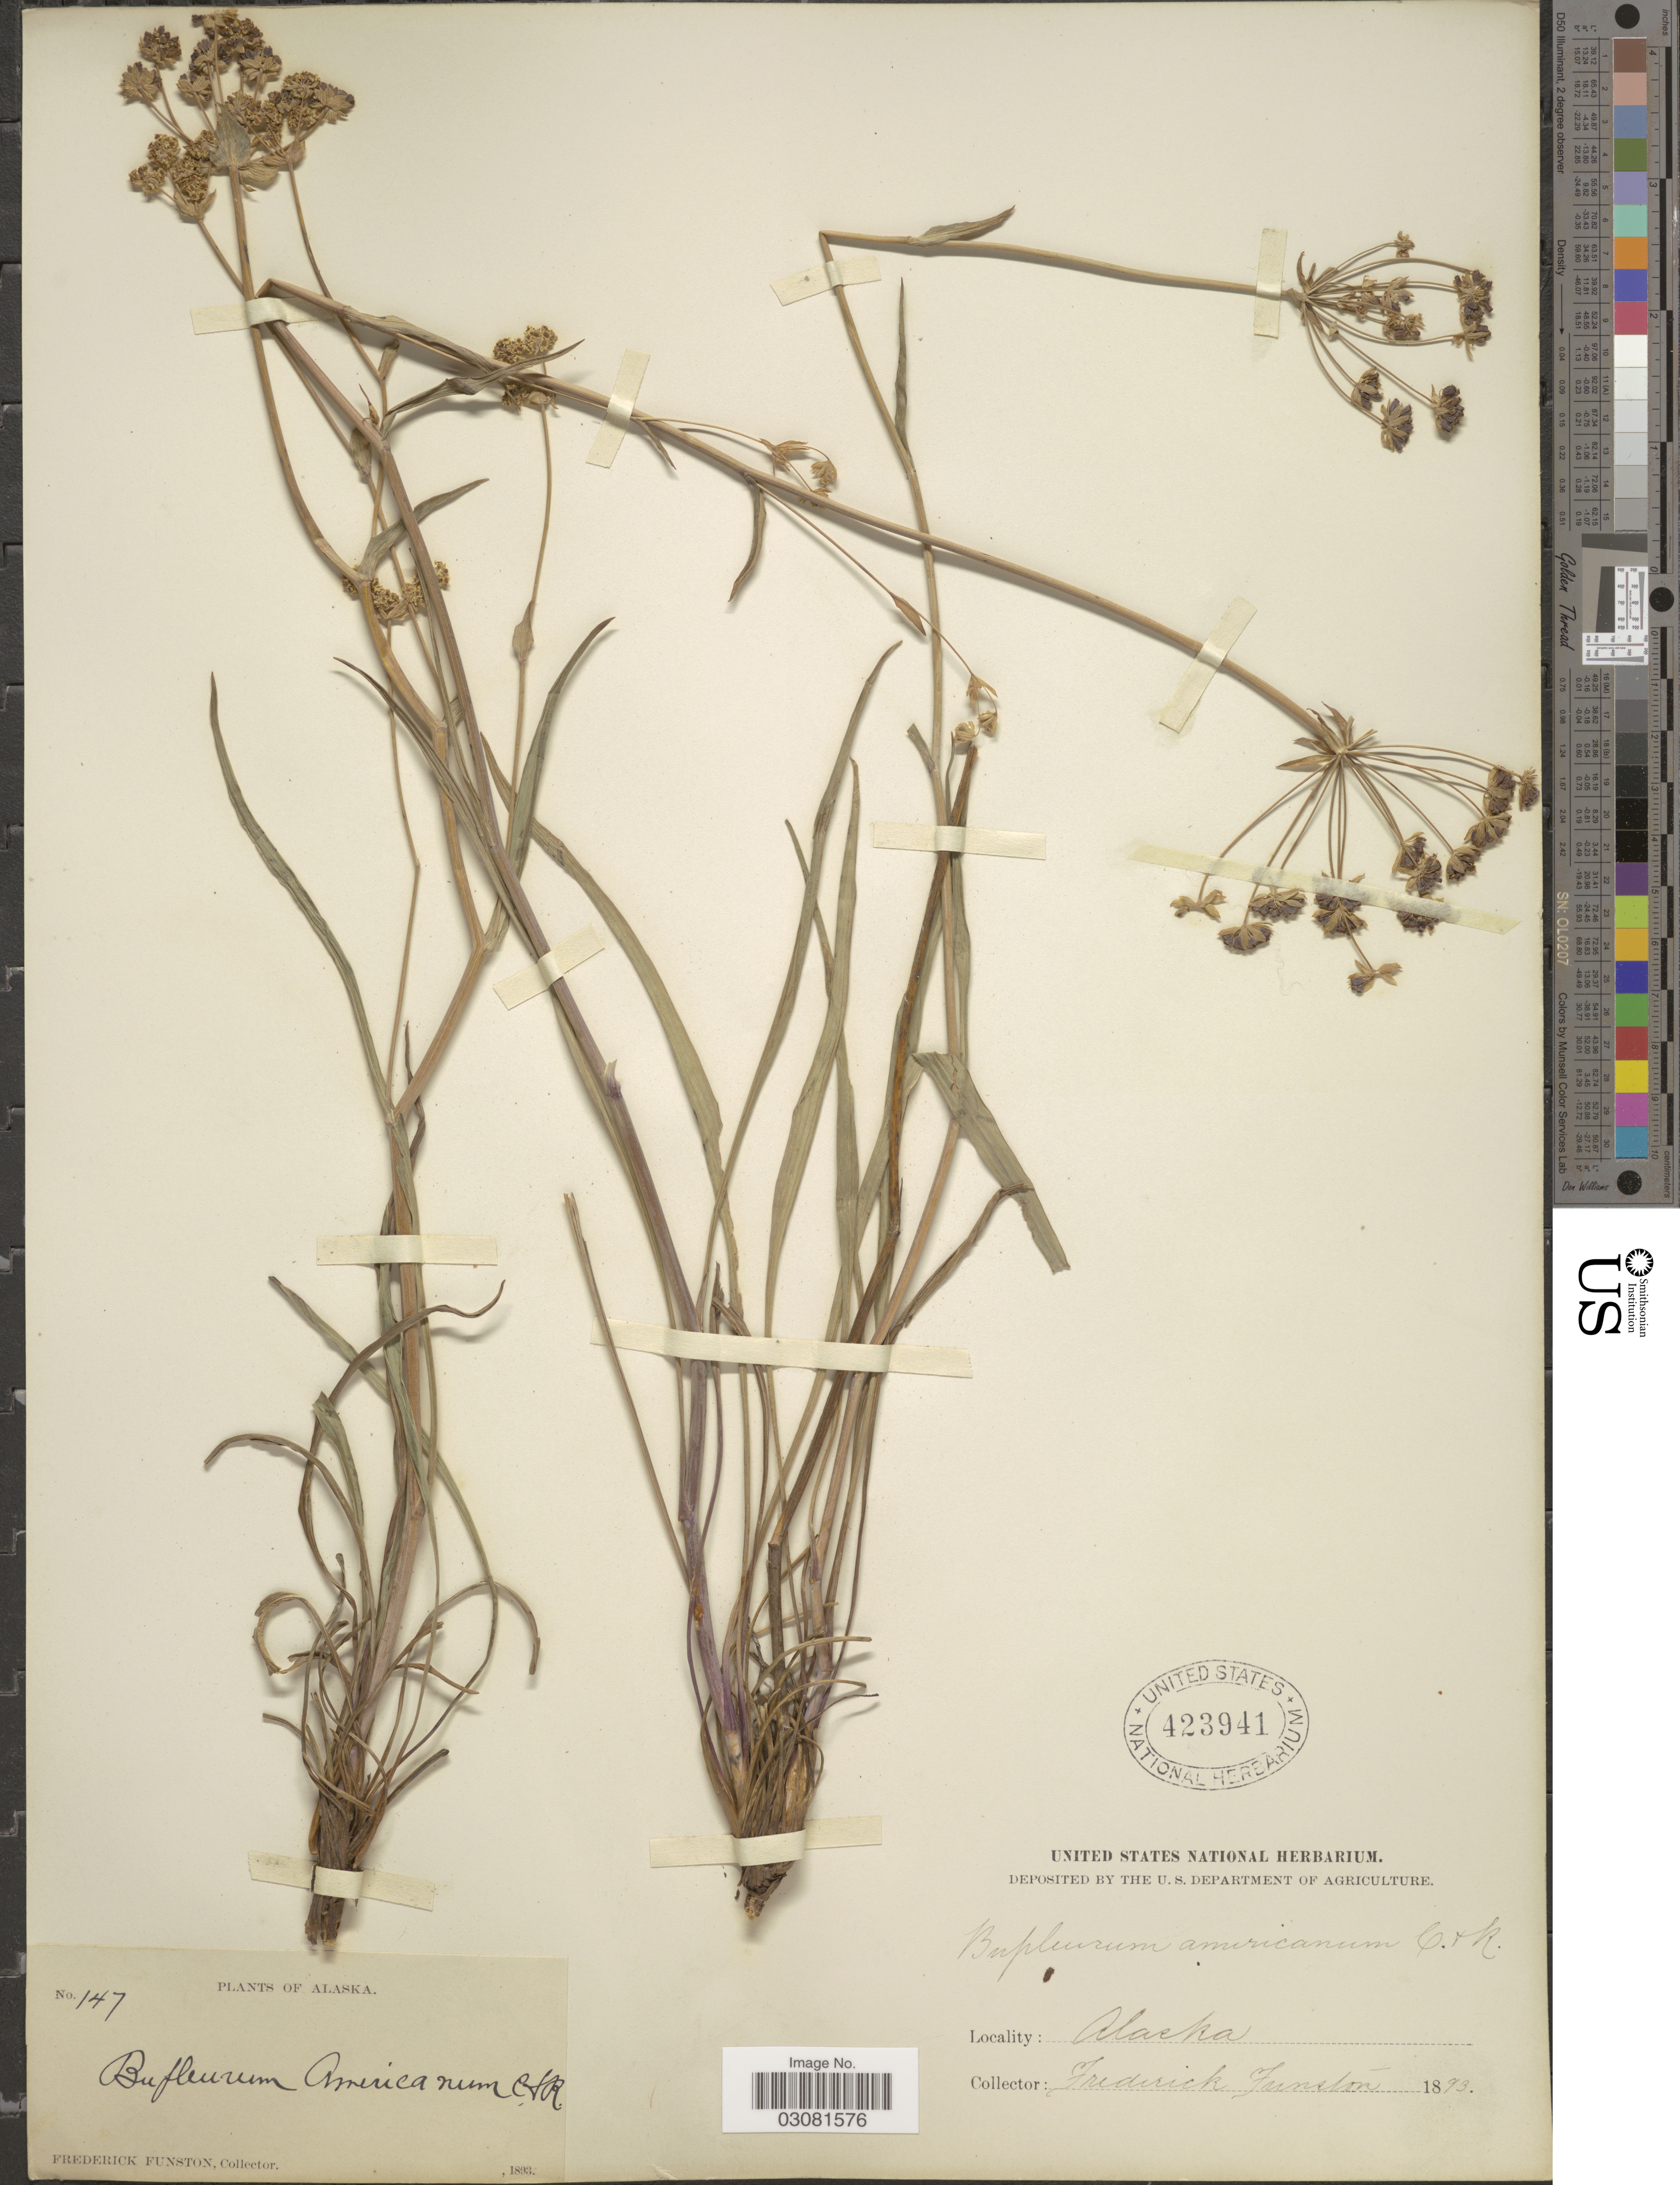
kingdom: Plantae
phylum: Tracheophyta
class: Magnoliopsida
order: Apiales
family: Apiaceae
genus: Bupleurum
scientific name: Bupleurum americanum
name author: J.M. Coult. & Rose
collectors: F. Funston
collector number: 147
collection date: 1893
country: United States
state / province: Alaska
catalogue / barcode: US 423941